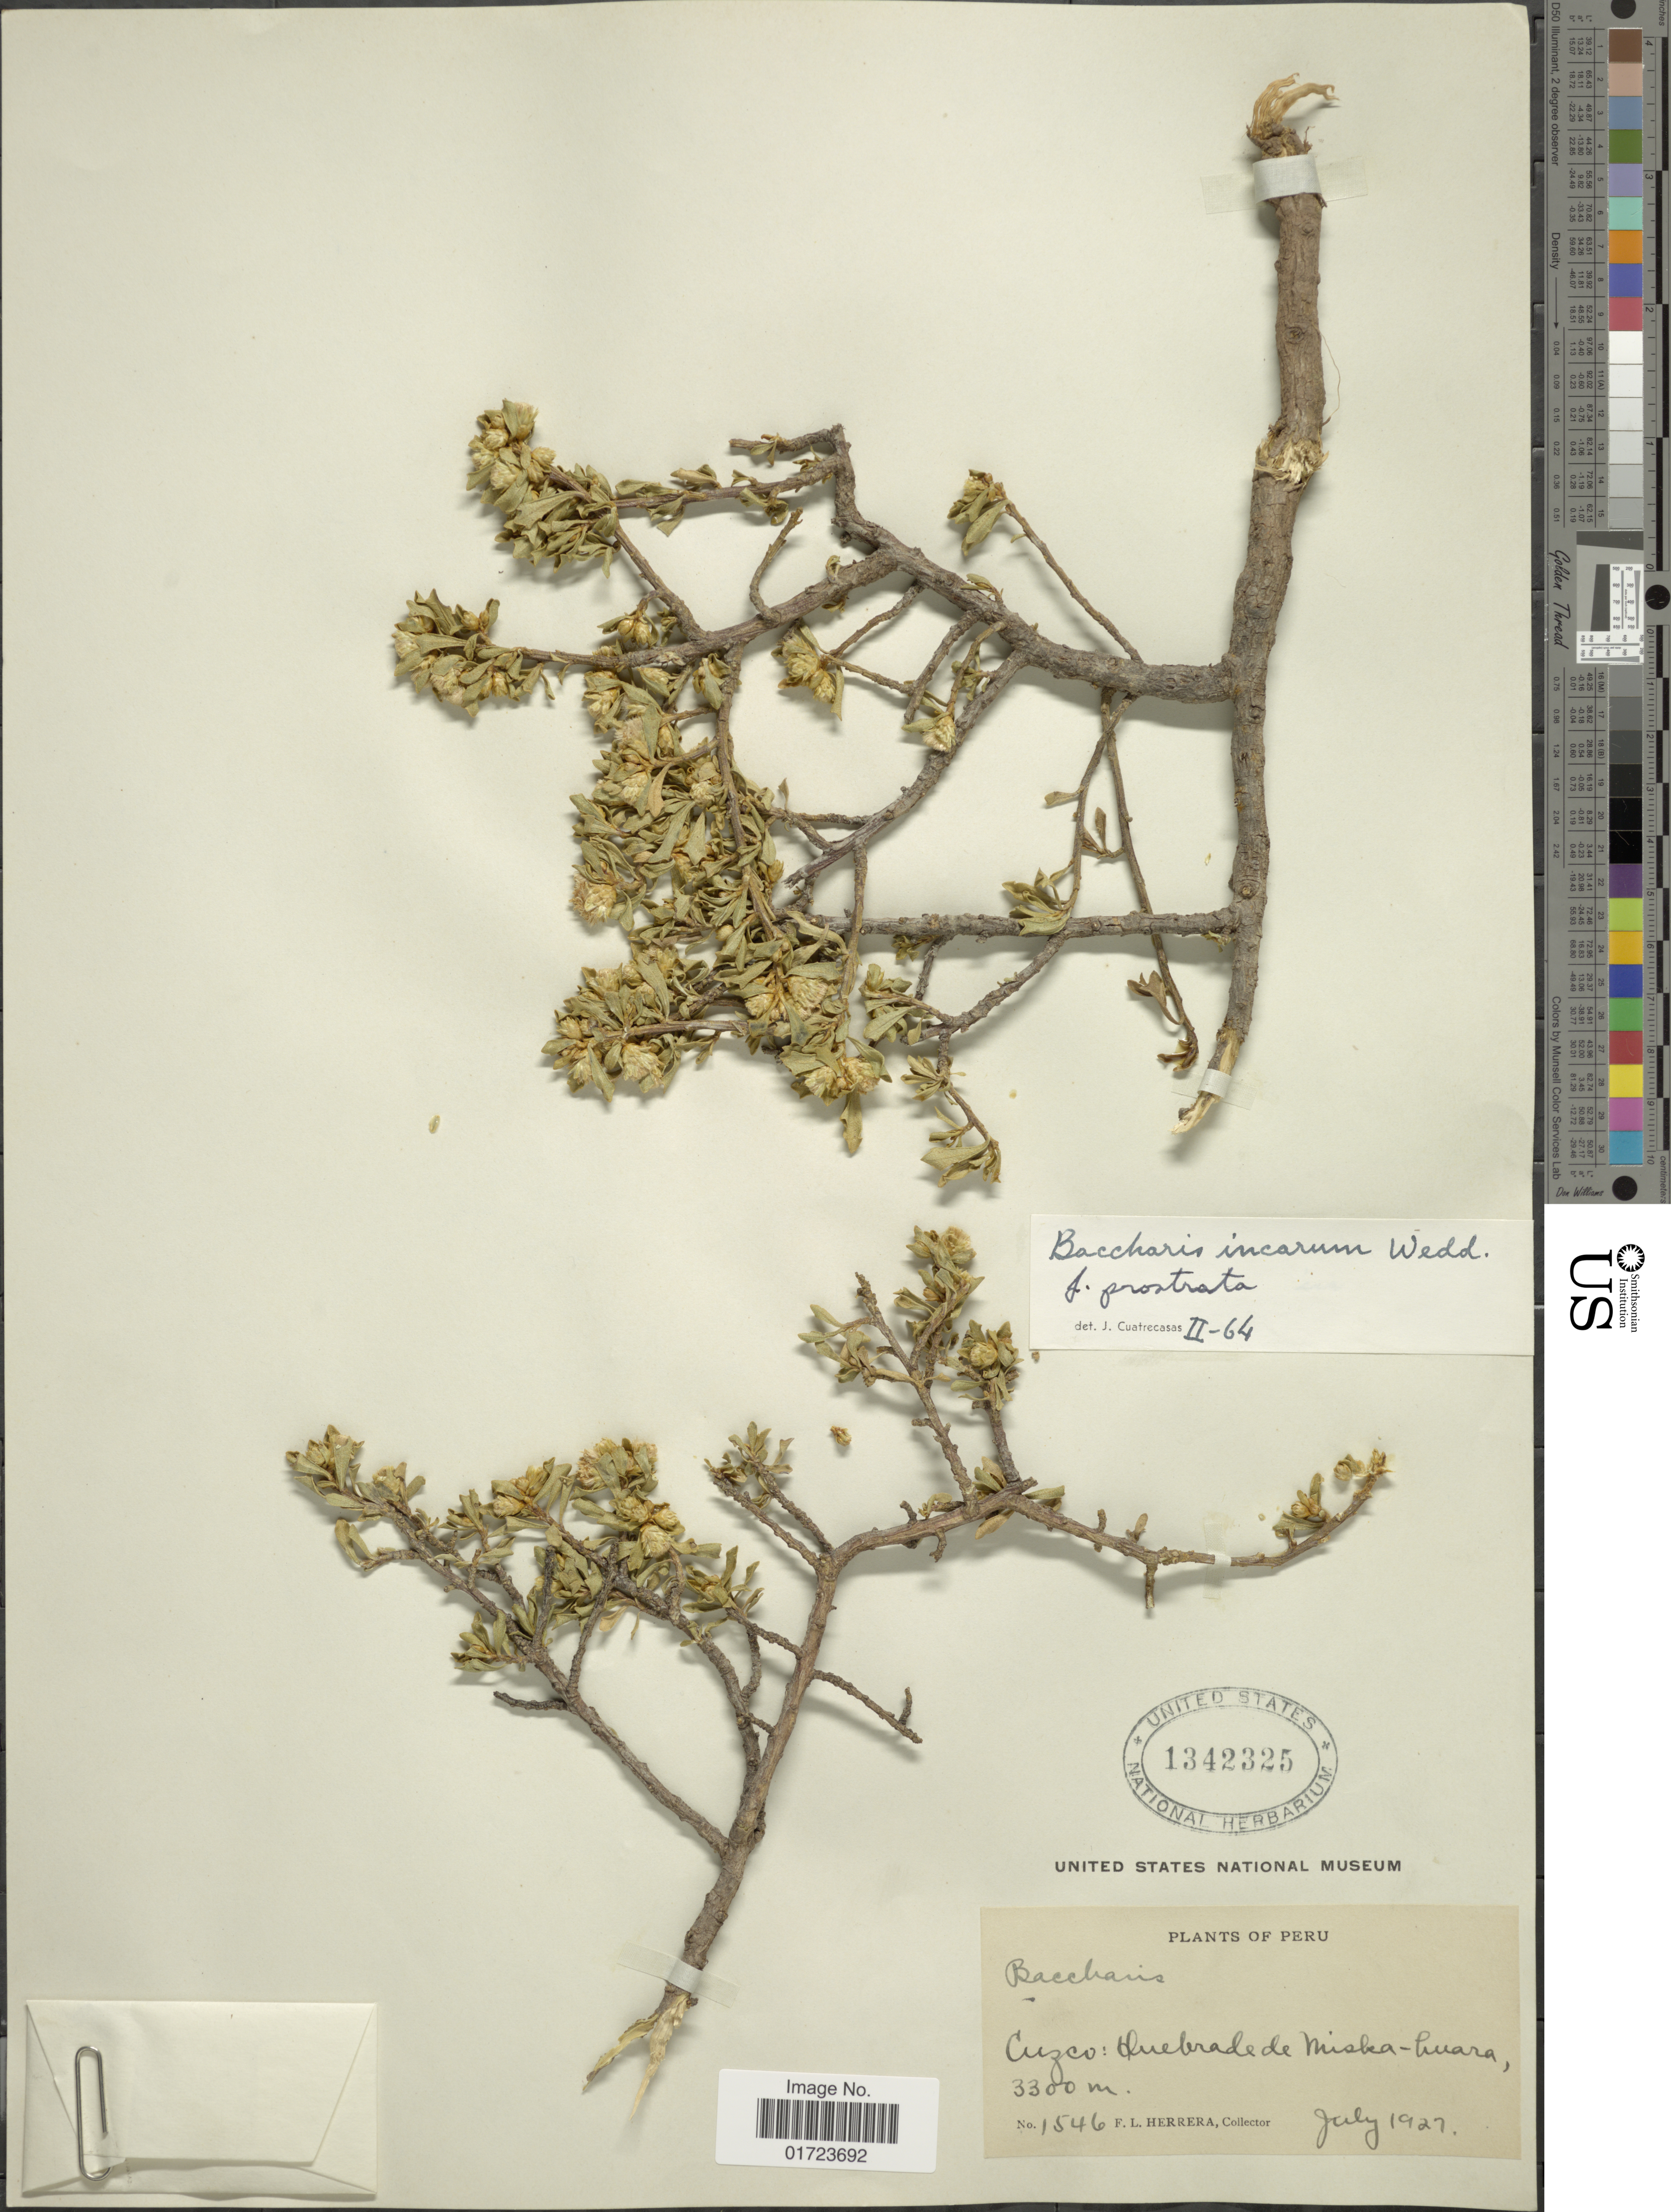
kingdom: Plantae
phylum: Tracheophyta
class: Magnoliopsida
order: Asterales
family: Asteraceae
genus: Baccharis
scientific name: Baccharis tola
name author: Phil.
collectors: F. L. Herrera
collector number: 1546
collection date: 1927-07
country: Peru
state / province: Cusco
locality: Cuzco: Quebrada de Misbea - Huara.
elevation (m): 3300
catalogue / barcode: US 1342325